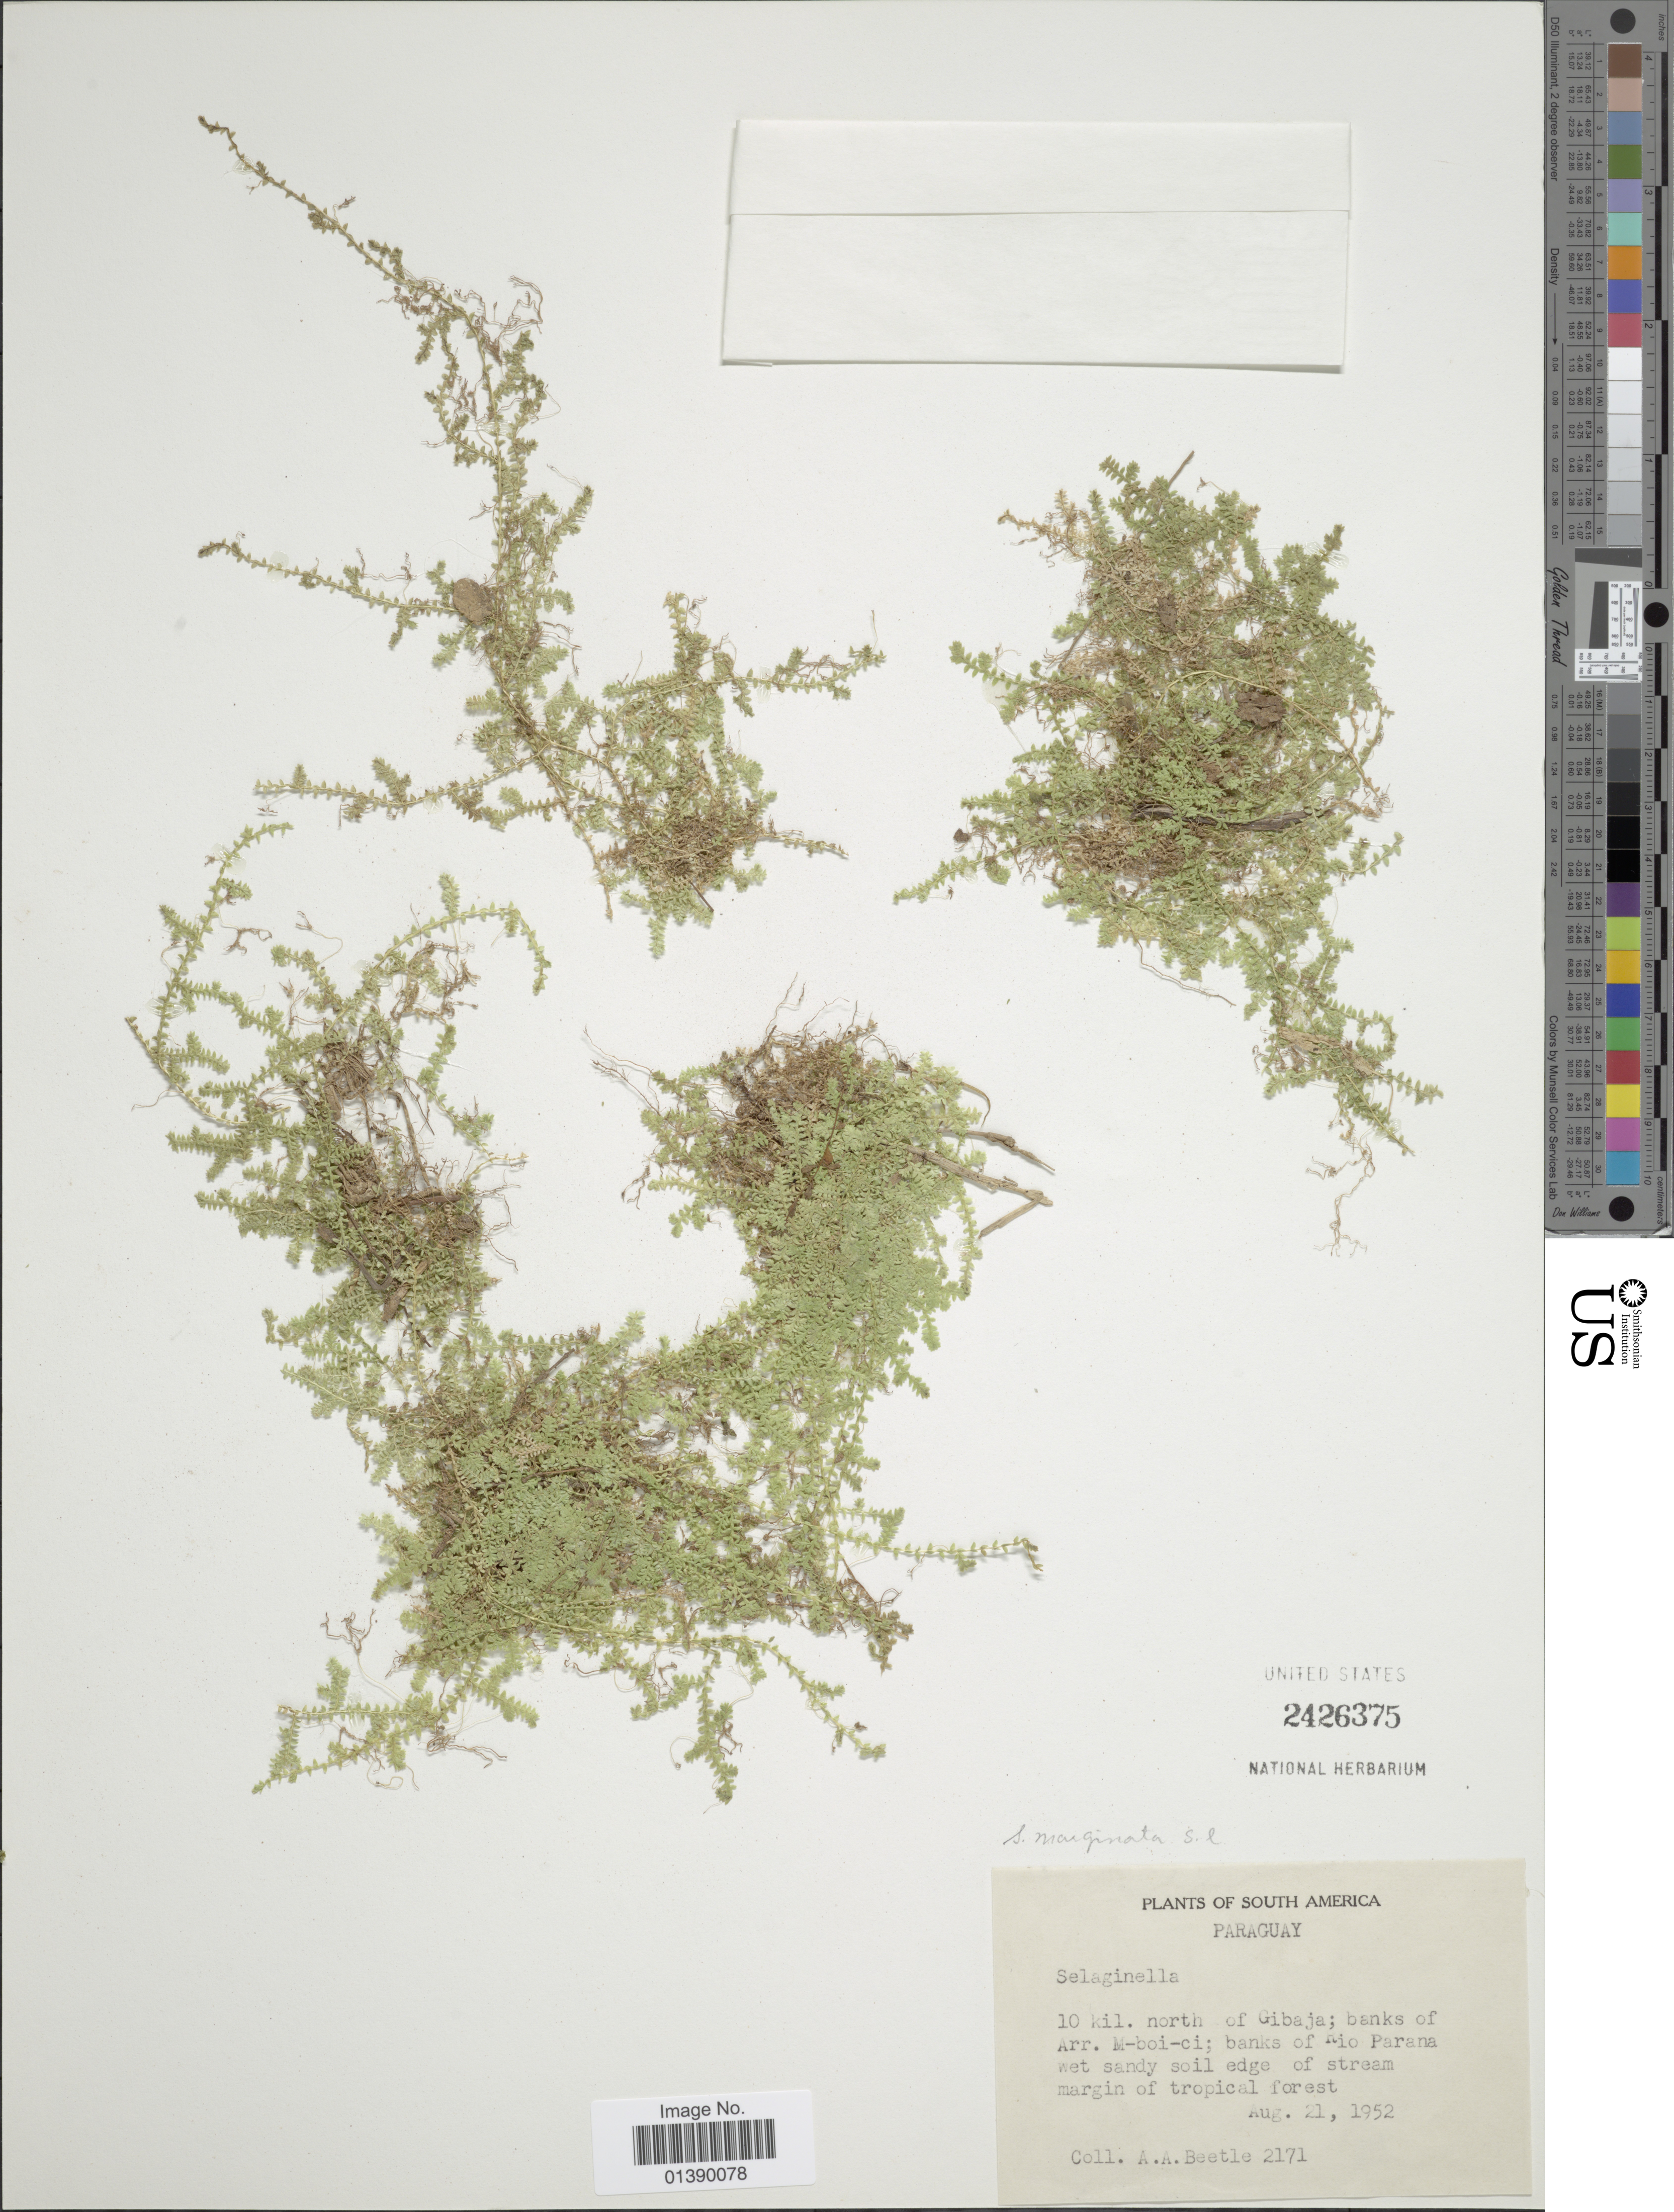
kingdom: Plantae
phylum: Tracheophyta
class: Lycopodiopsida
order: Selaginellales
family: Selaginellaceae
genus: Selaginella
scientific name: Selaginella sp.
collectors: A. A. Beetle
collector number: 2171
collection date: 1952-08-21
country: Paraguay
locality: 10 kil. north of Gibaja; banks of Arr. M-boi-ci; banks of Rio Parana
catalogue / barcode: US 2426375